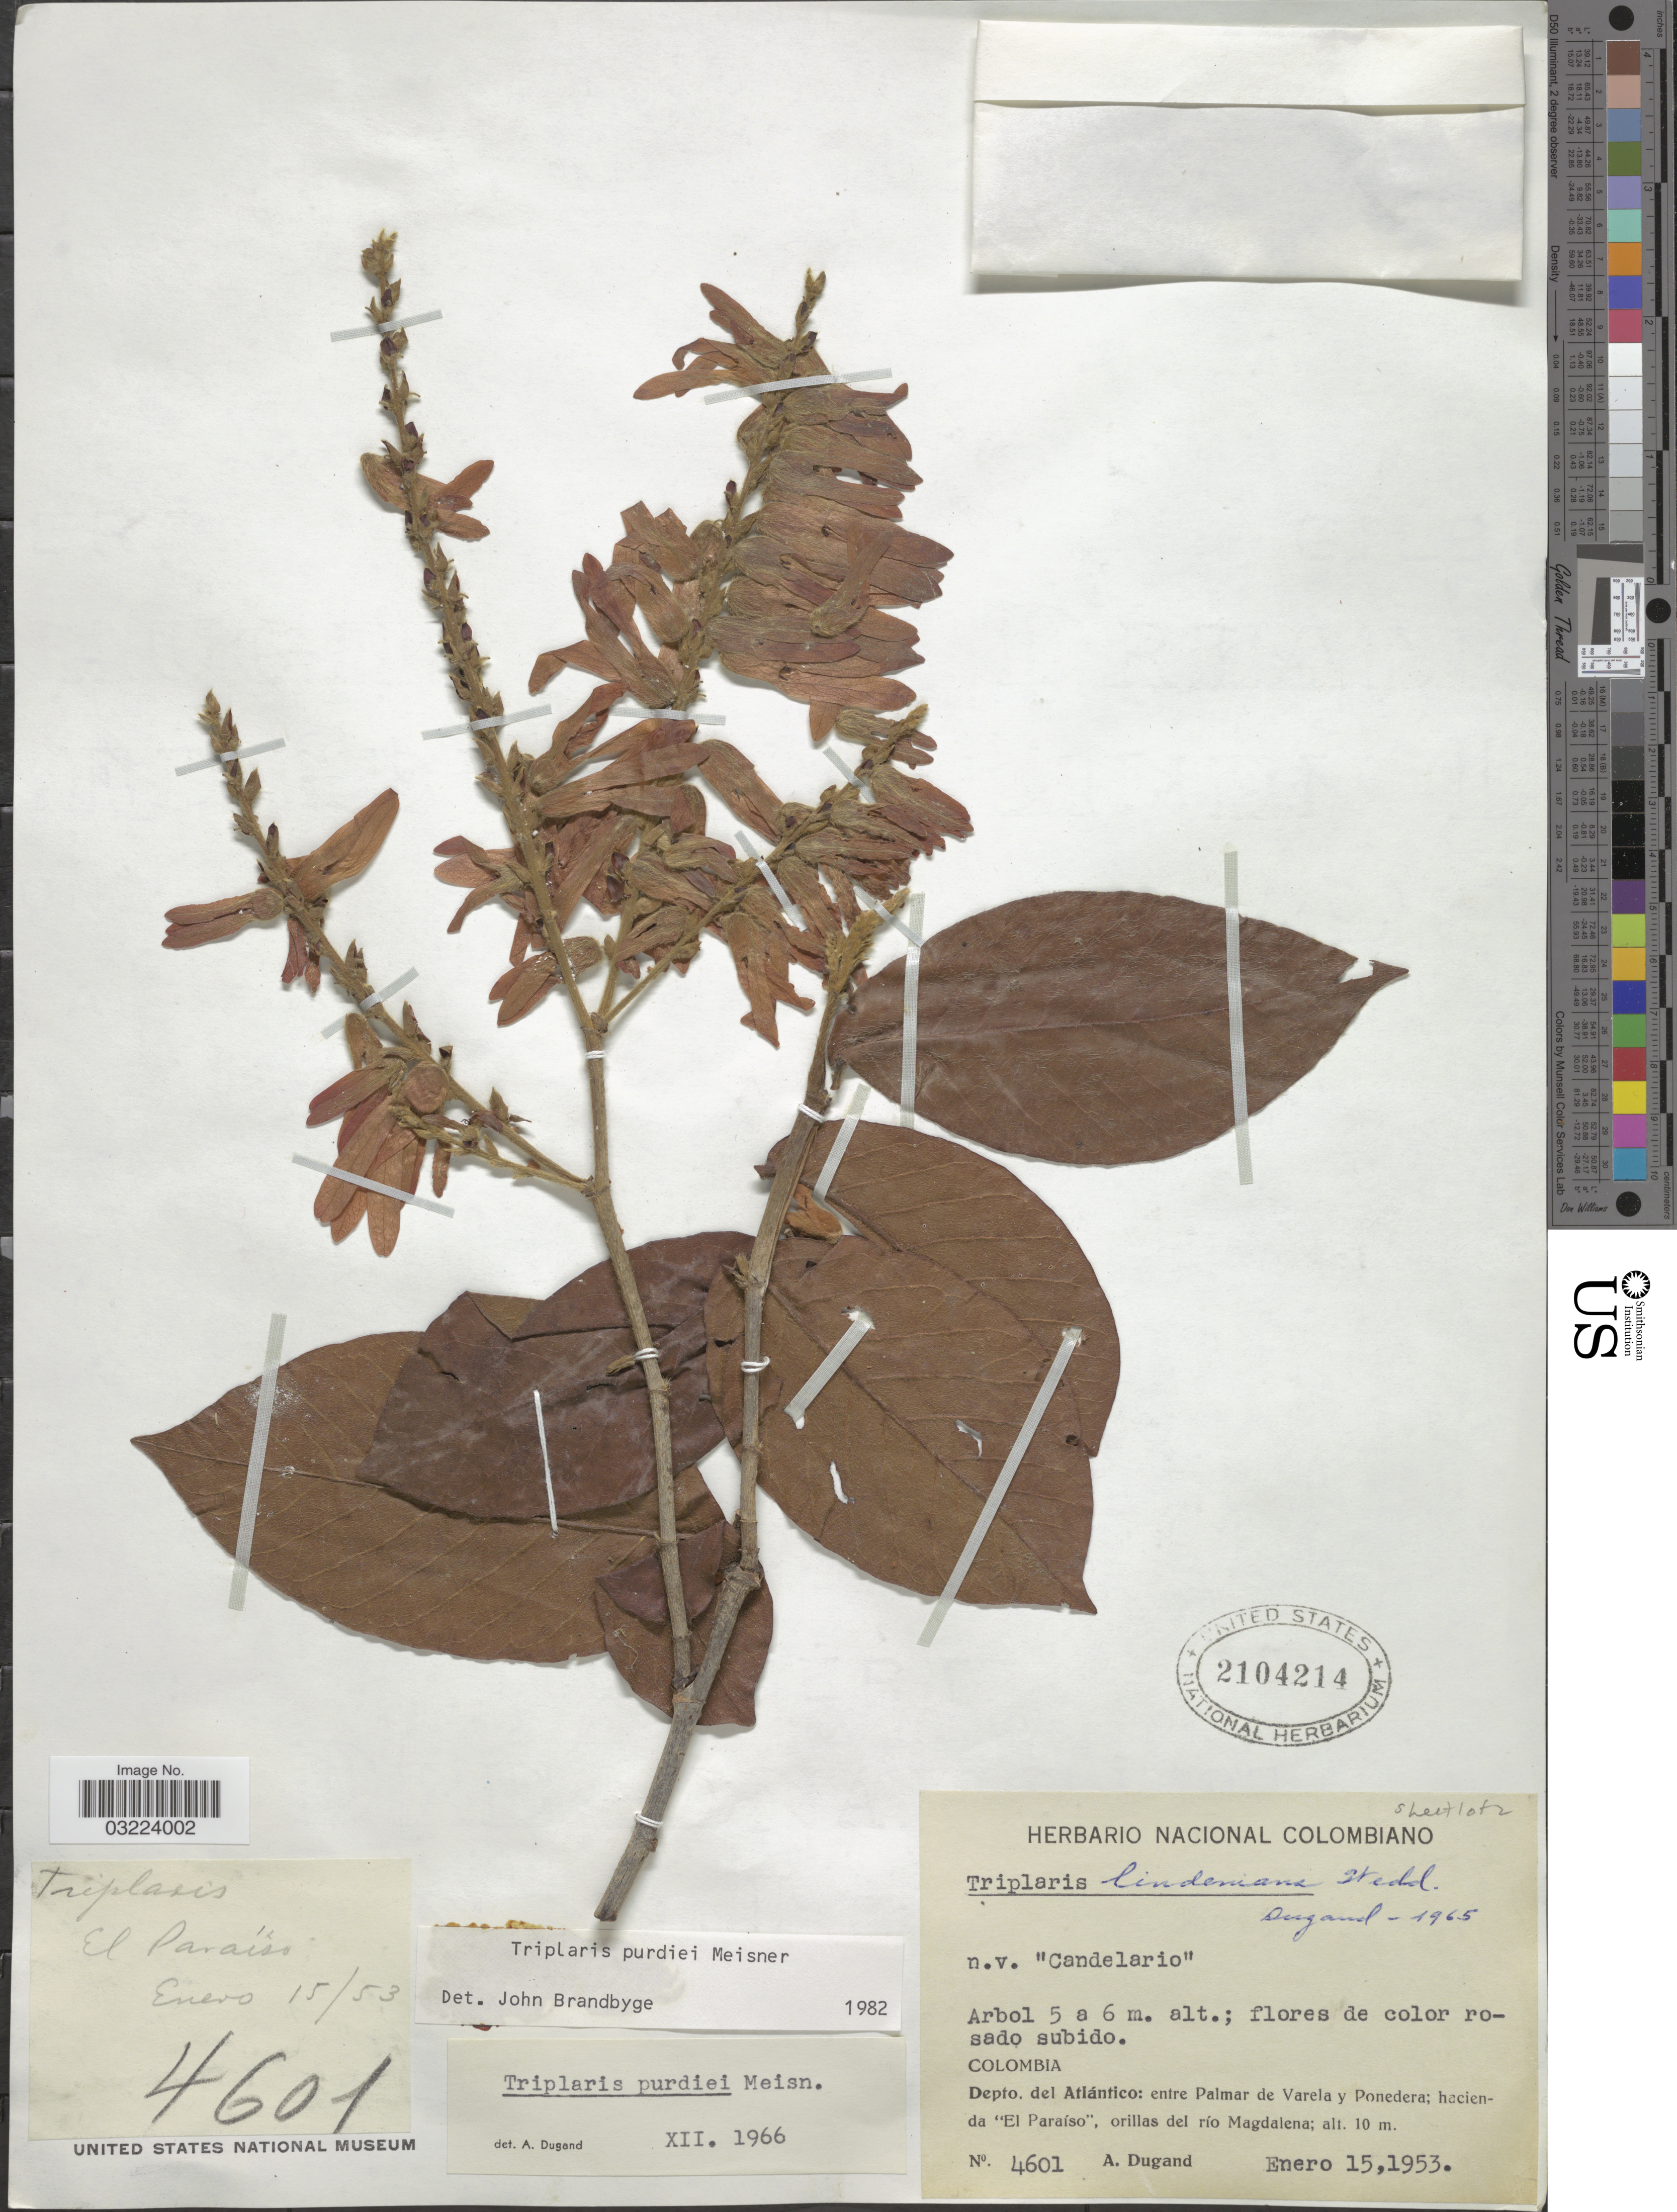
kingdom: Plantae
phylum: Tracheophyta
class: Magnoliopsida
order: Caryophyllales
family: Polygonaceae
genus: Triplaris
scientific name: Triplaris purdiei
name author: Meisn.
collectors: A. Dugand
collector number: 4601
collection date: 1953-01-15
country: Colombia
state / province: Atlántico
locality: Depto. del Atlántico: entre Palmar de Varela y Ponedera; hacienda "El Paraíso", orillas del río Magdalena.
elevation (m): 10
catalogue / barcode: US 2104214